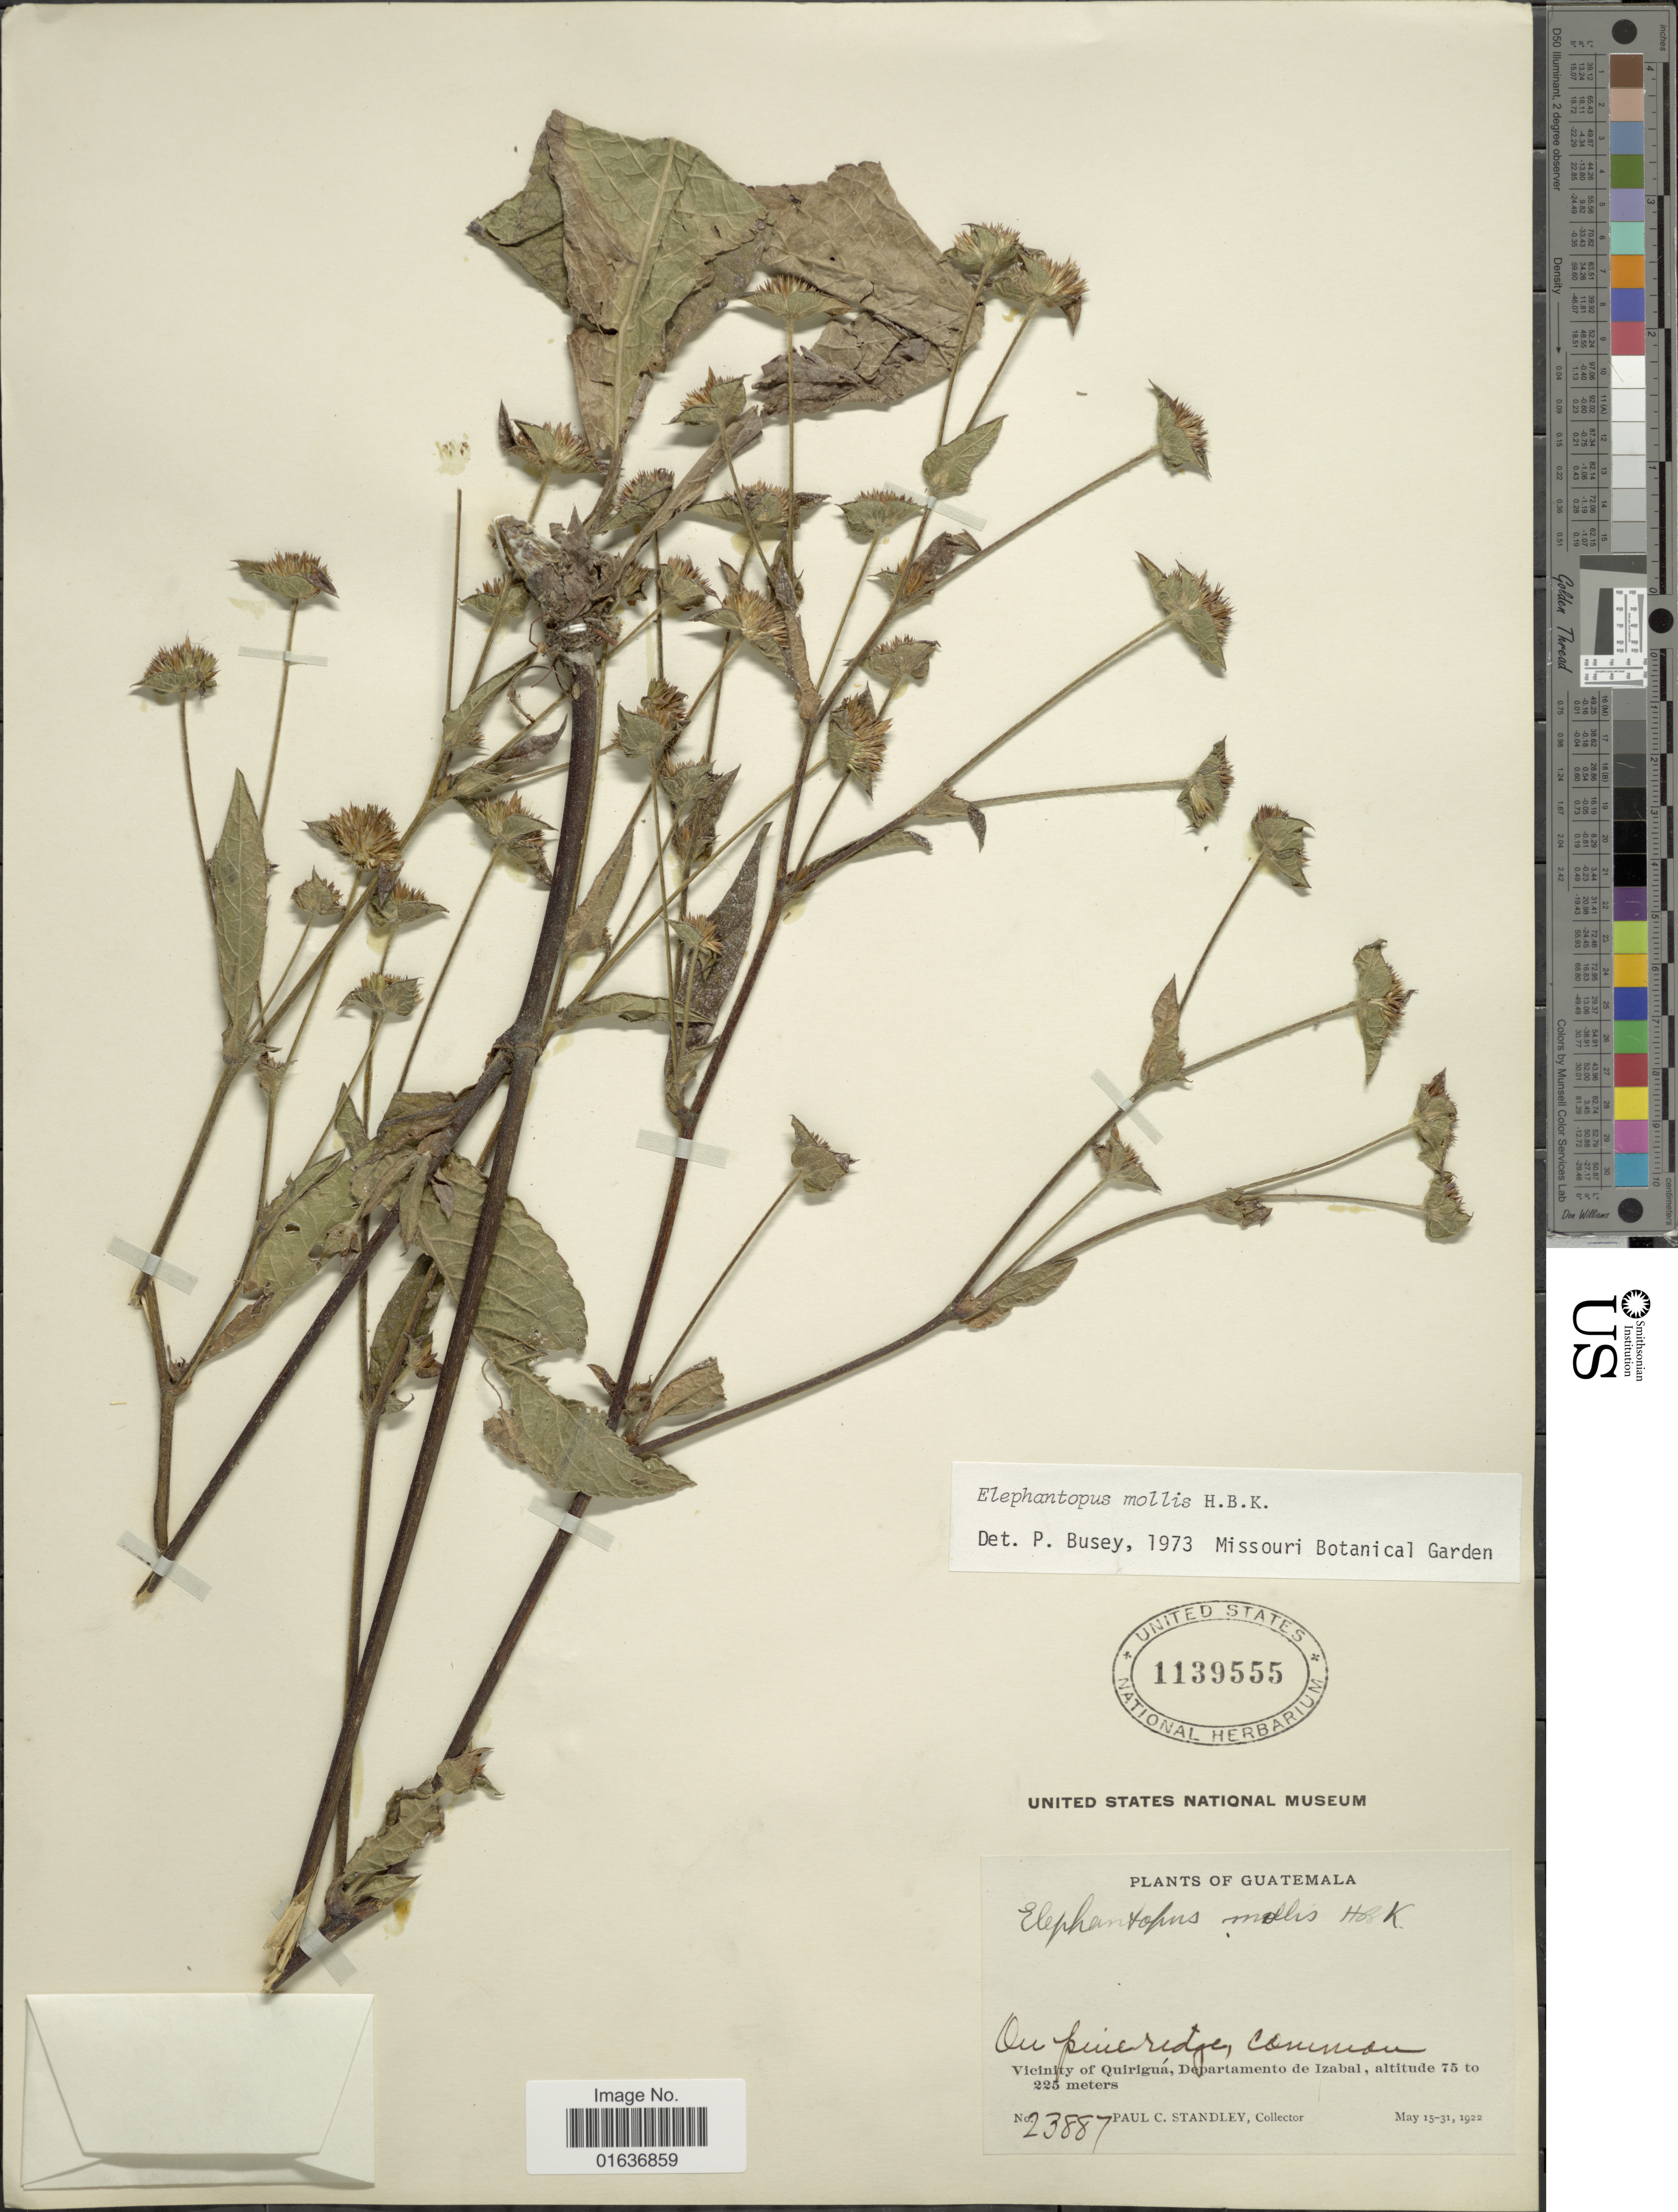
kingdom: Plantae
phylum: Tracheophyta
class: Magnoliopsida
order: Asterales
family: Asteraceae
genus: Elephantopus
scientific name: Elephantopus mollis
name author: Kunth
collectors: P. C. Standley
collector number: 23887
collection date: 1922-05-15/1922-05-31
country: Guatemala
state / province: Izabal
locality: On pine ridge. Vicinity of Quiriguá.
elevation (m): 75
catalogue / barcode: US 1139555